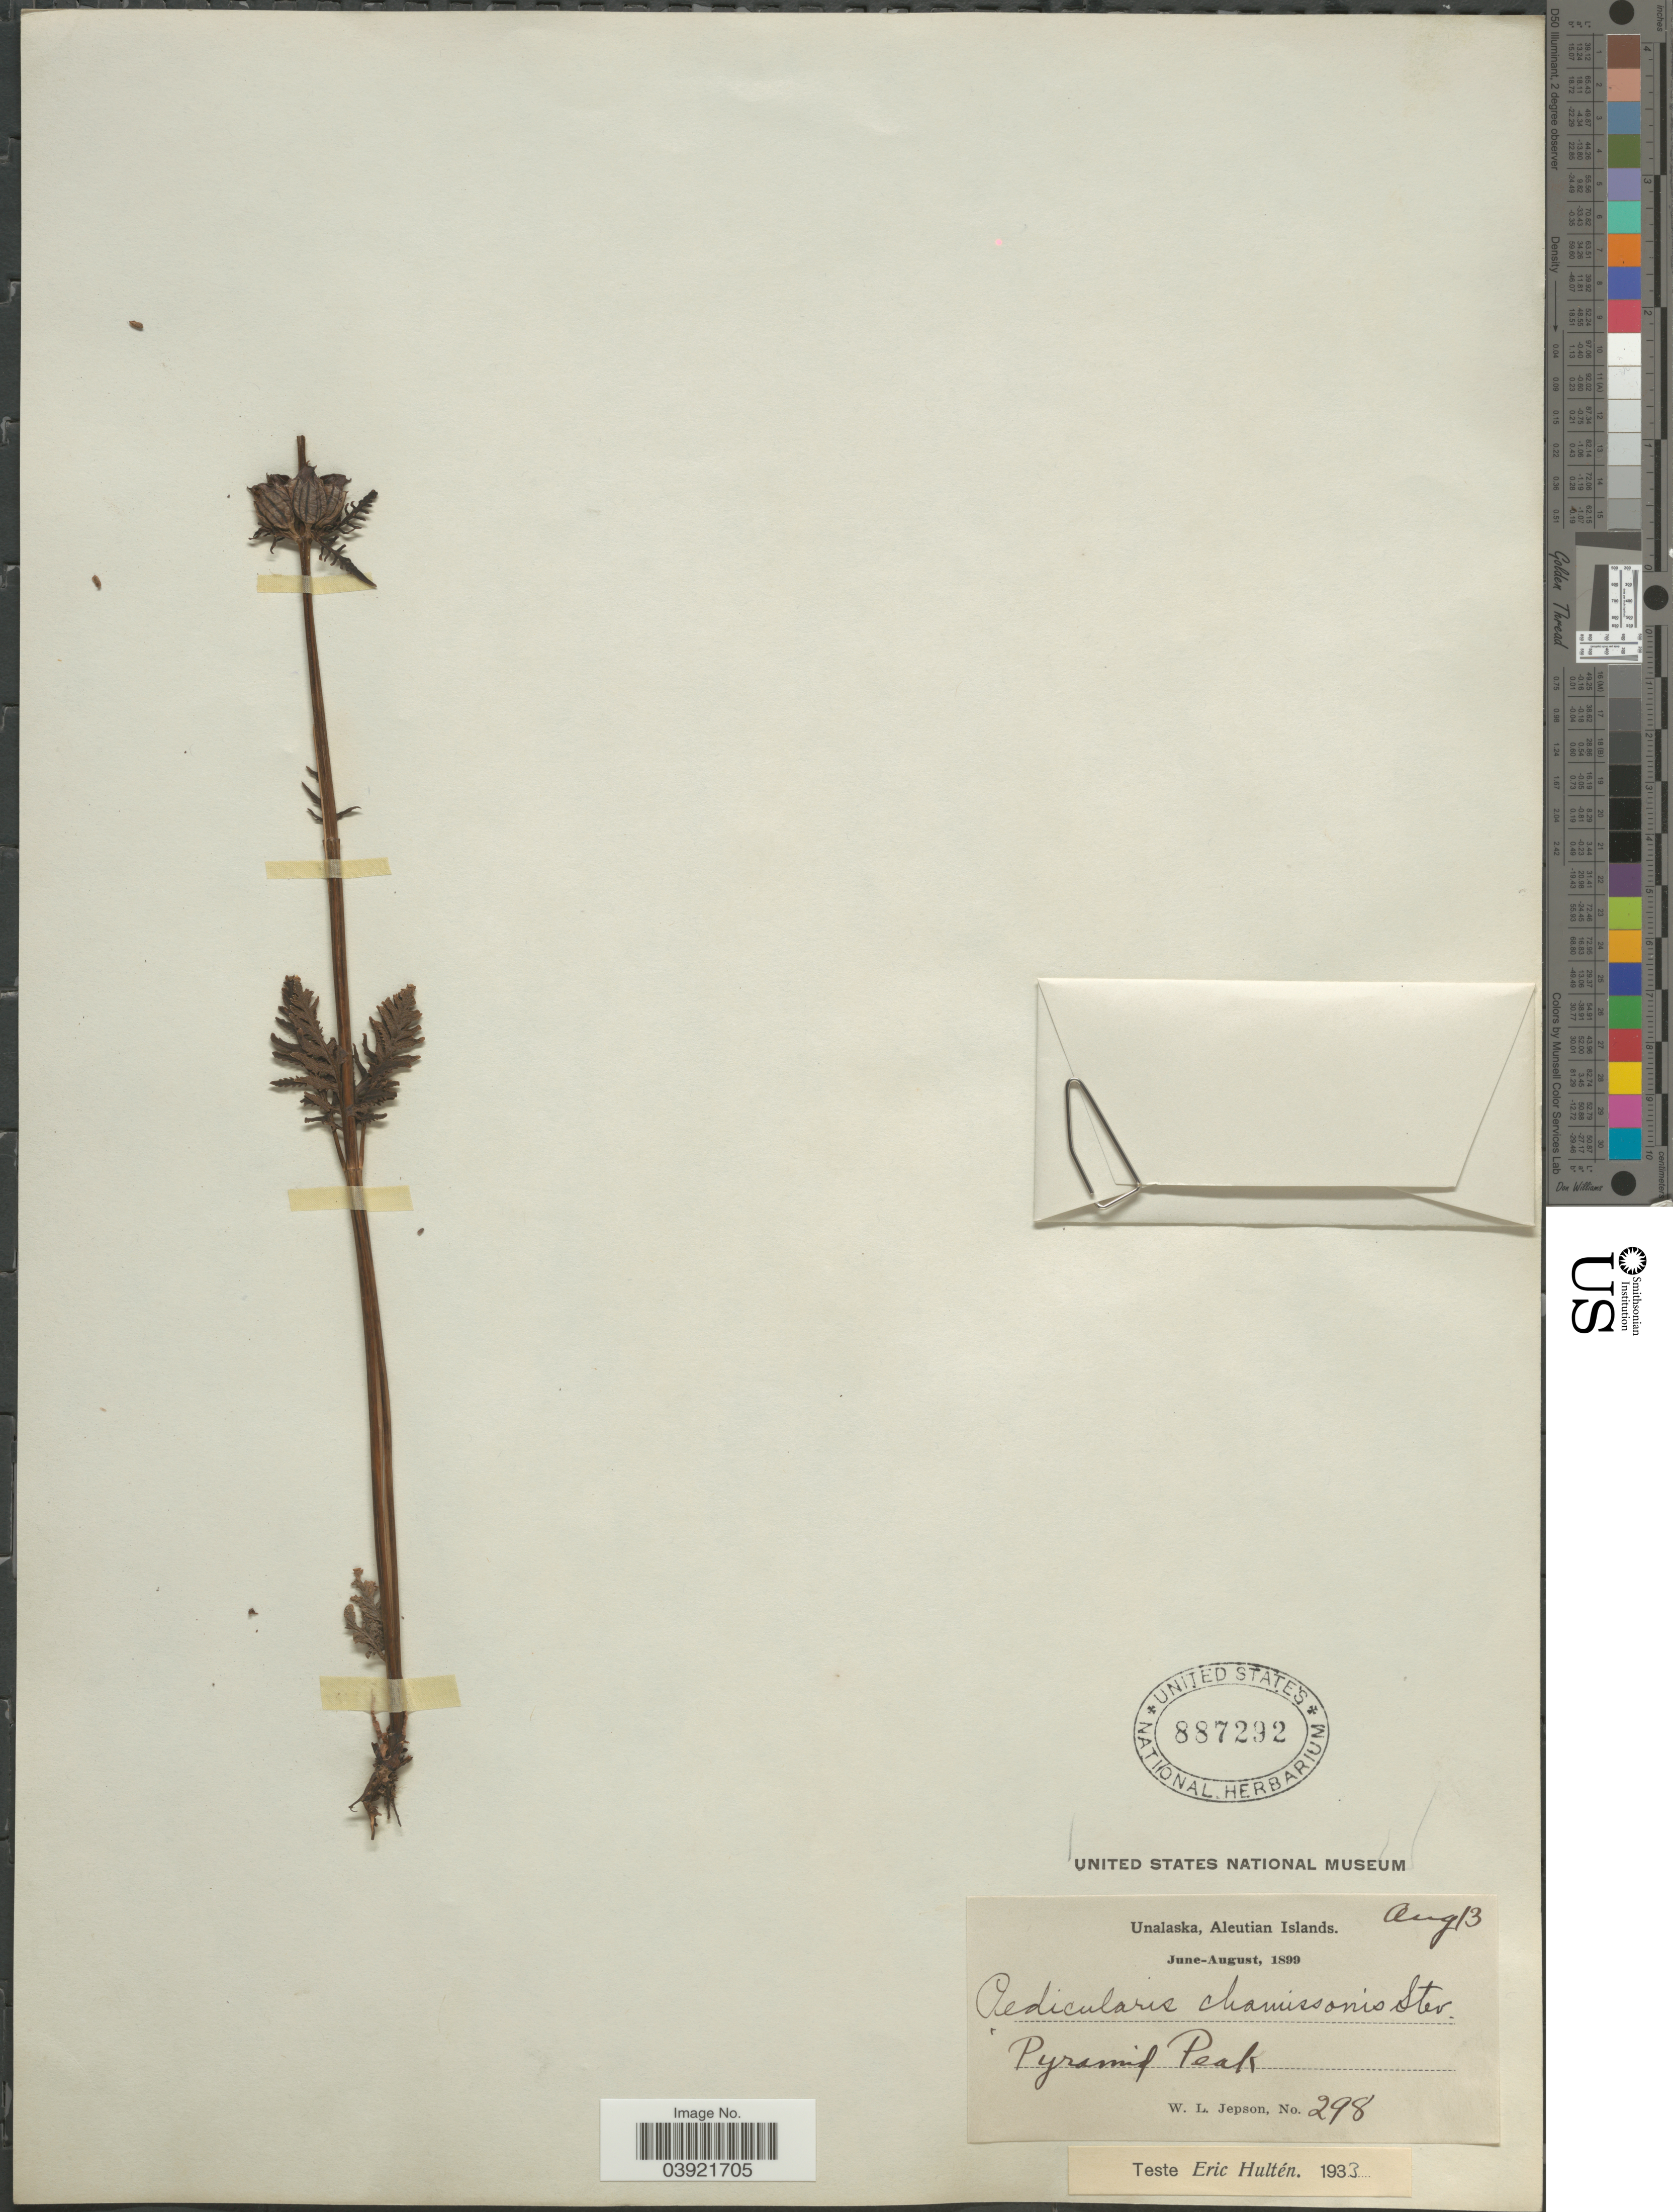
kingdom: Plantae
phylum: Tracheophyta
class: Magnoliopsida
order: Lamiales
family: Orobanchaceae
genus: Pedicularis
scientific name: Pedicularis chamissonis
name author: Steven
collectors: W. L. Jepson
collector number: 298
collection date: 1899-08-13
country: United States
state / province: Alaska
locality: Unalaska, Aleutian Islands. Pyramid Peak.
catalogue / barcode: US 887292